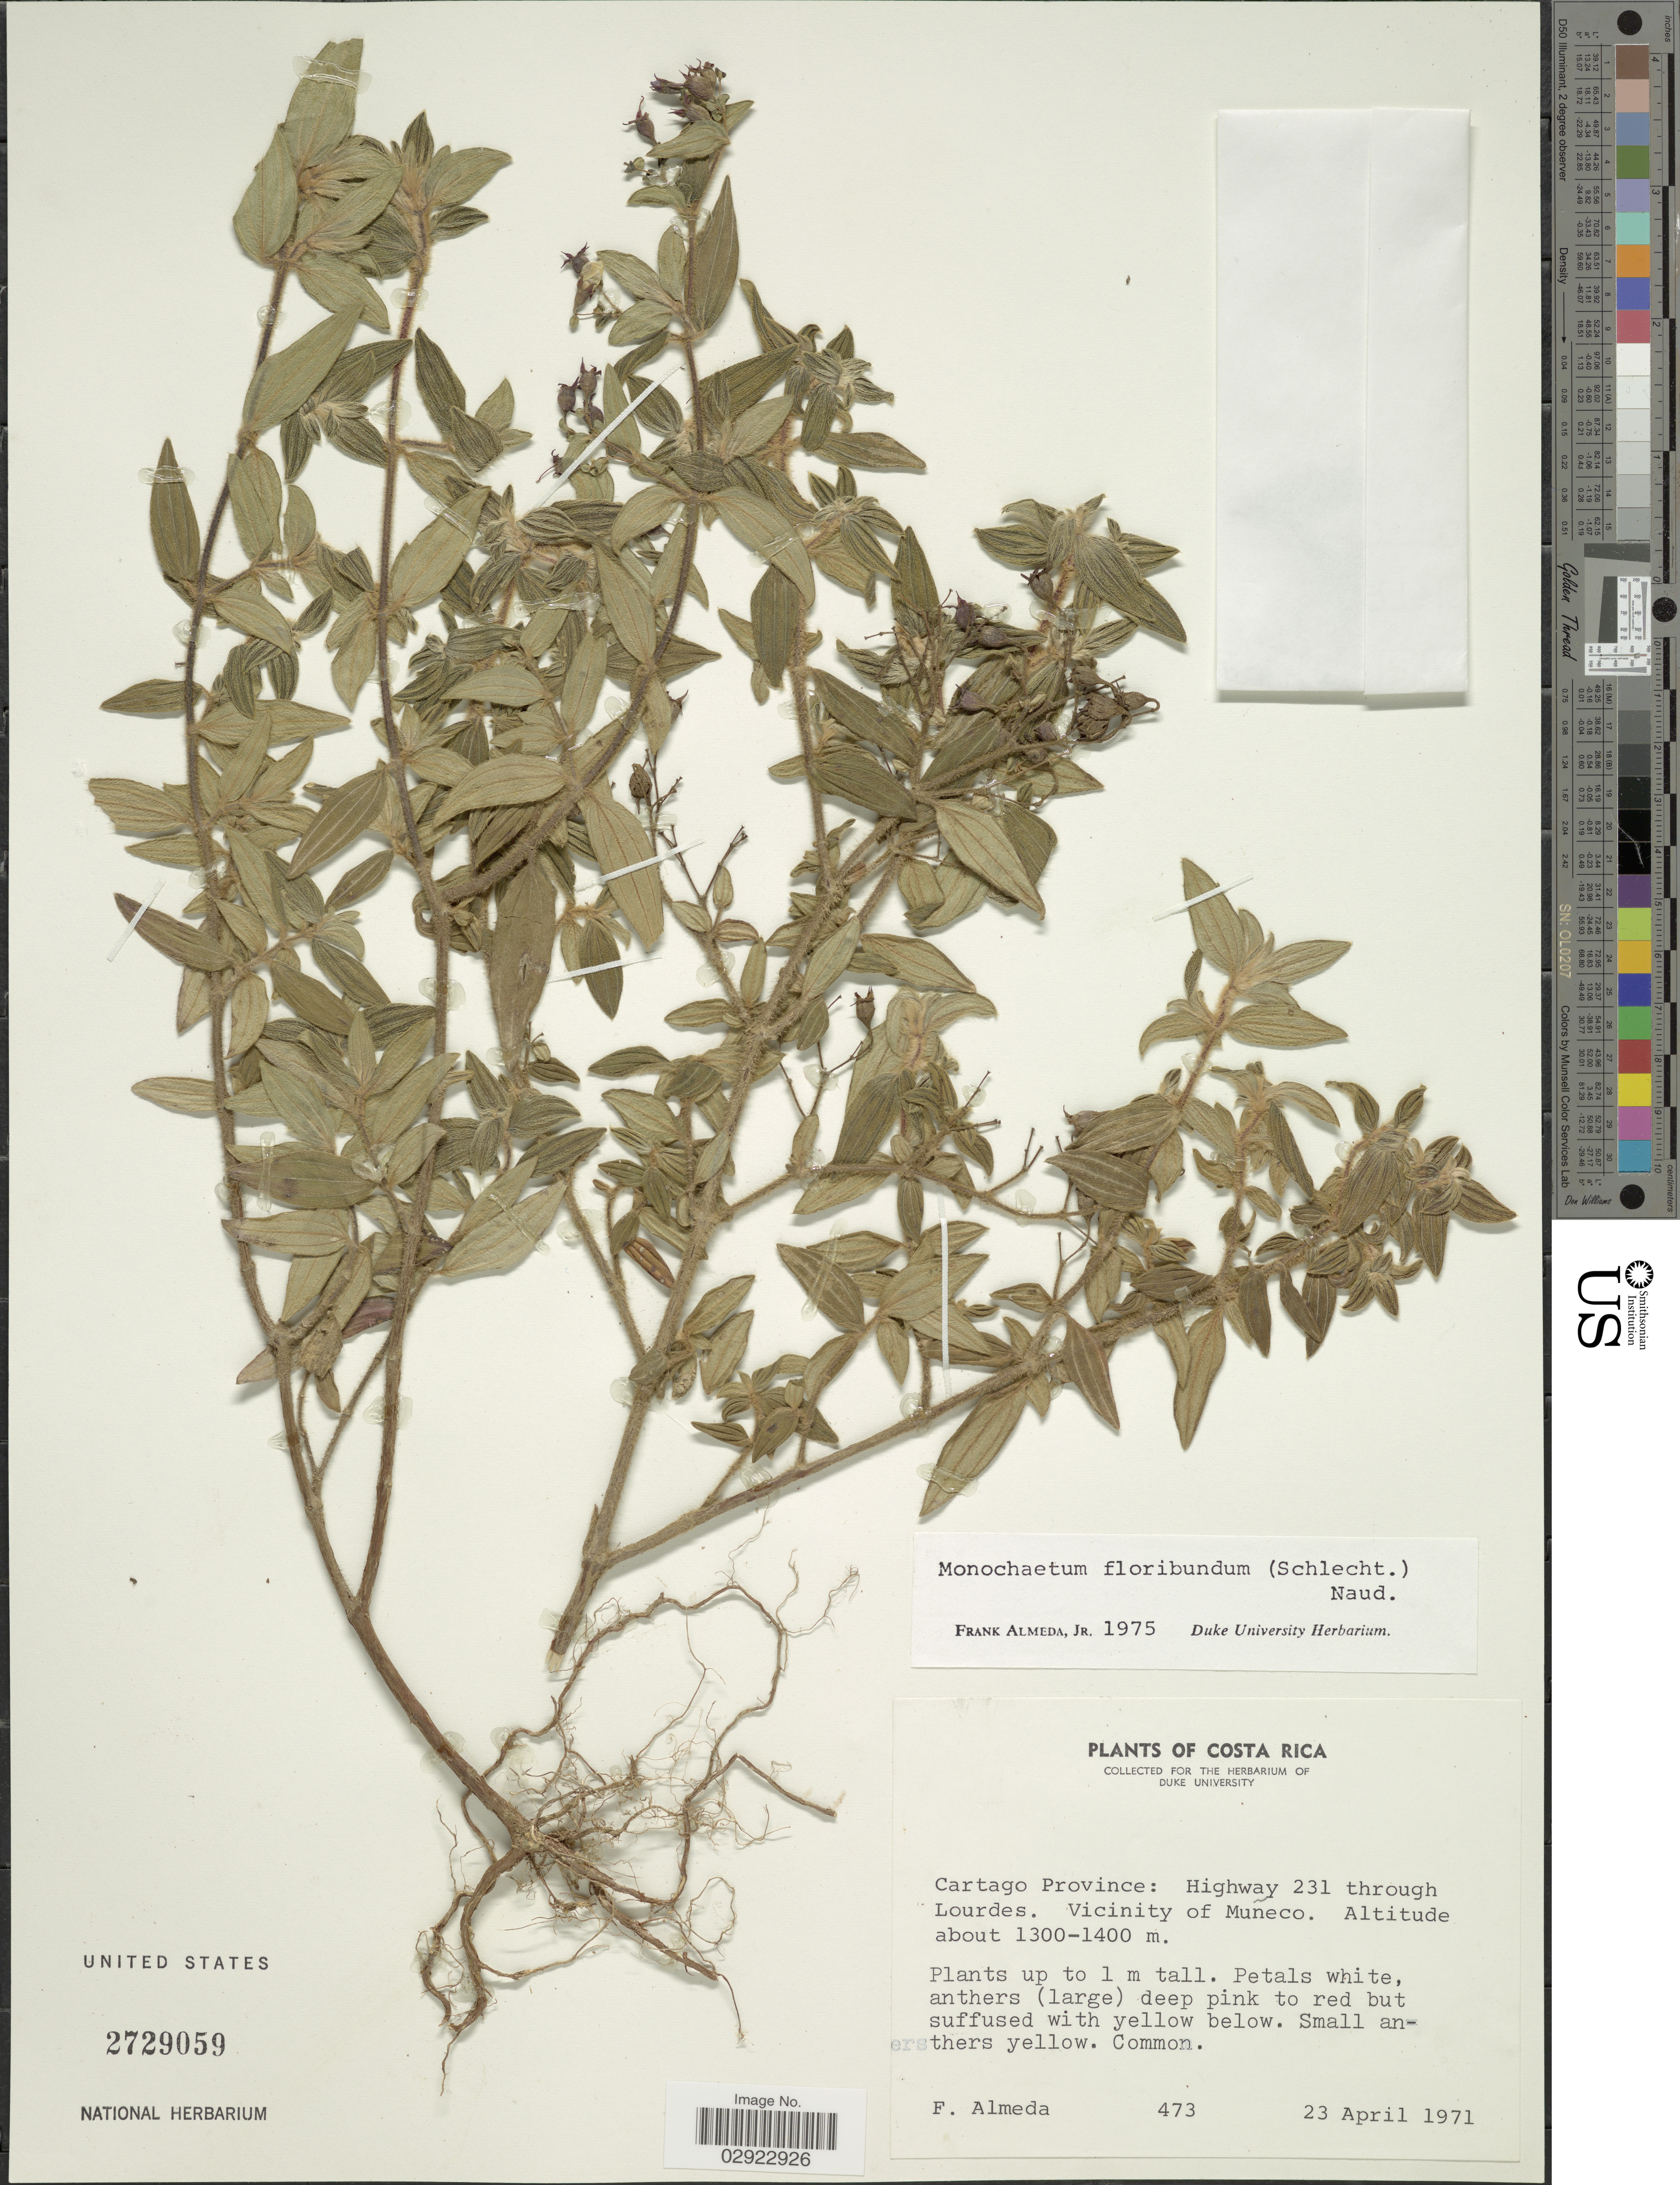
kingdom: Plantae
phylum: Tracheophyta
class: Magnoliopsida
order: Myrtales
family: Melastomataceae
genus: Monochaetum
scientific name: Monochaetum floribundum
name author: (Schltdl.) Naudin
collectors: F. Almeda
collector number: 473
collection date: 1971-04-23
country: Costa Rica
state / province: Cartago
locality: Cartago Province: Highway 231 through Lourdes. Vicinity of Muñeco.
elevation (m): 1300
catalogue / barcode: US 2729059